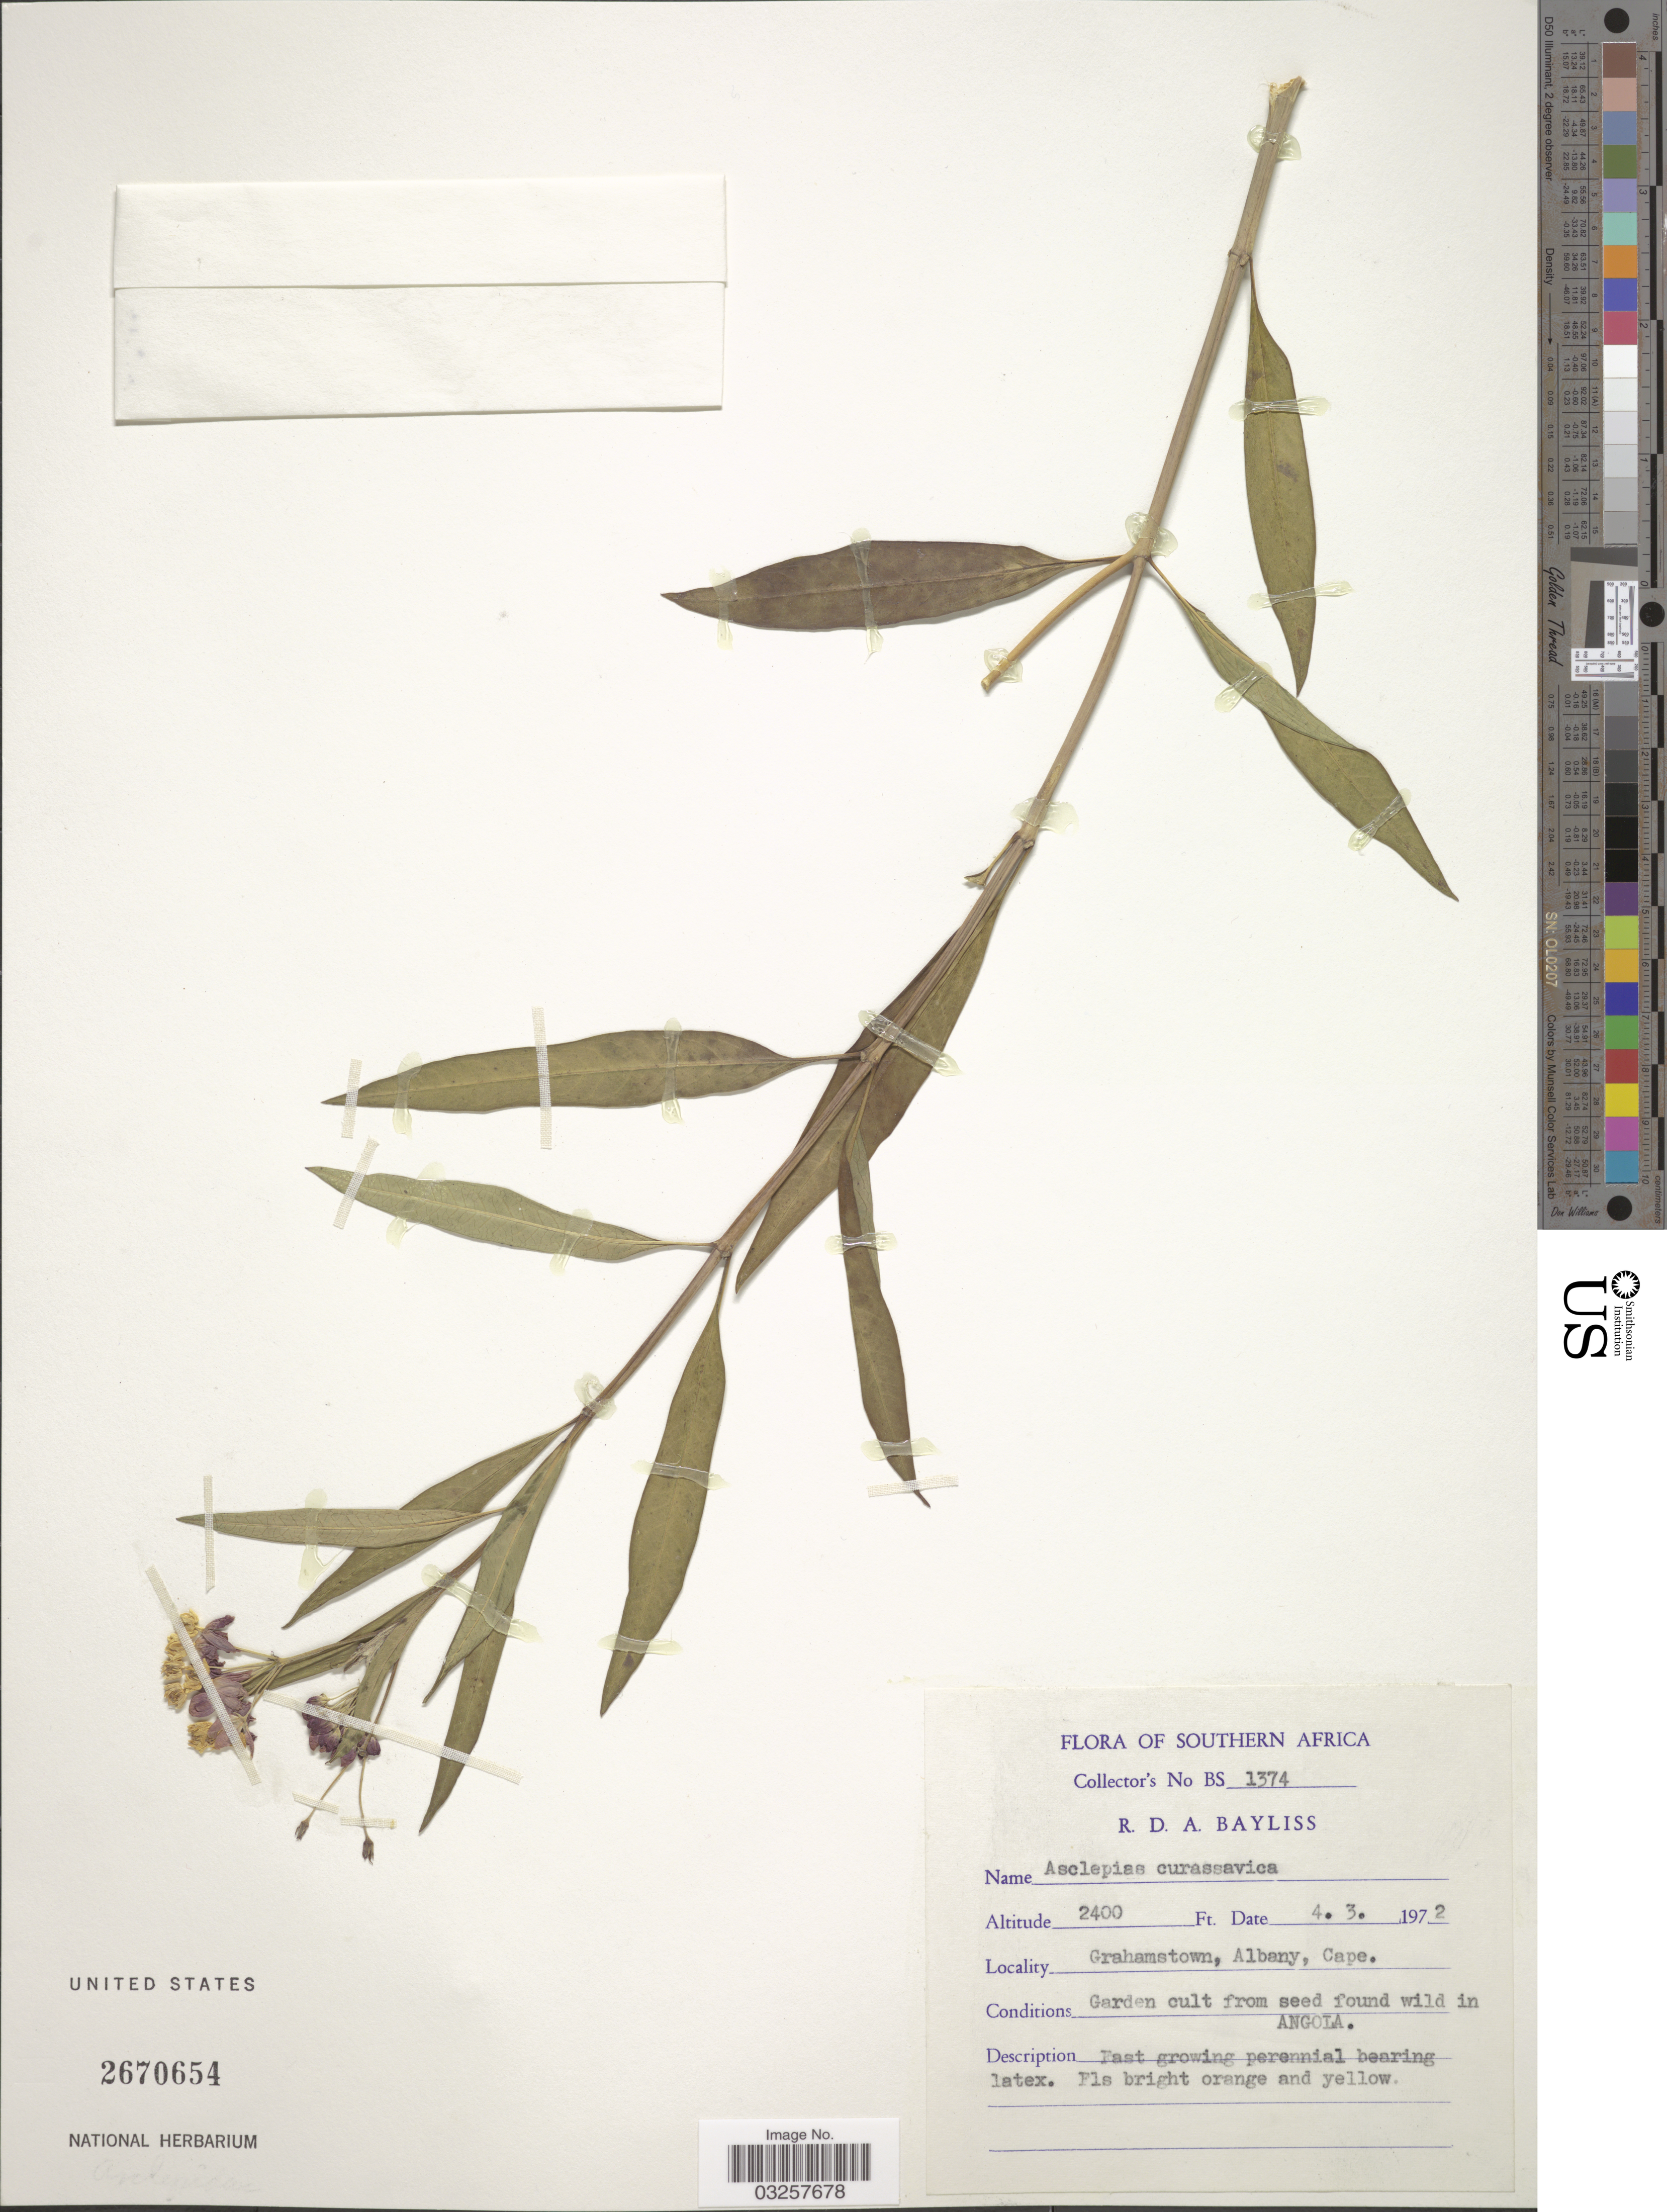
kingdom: Plantae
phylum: Tracheophyta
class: Magnoliopsida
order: Gentianales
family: Apocynaceae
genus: Asclepias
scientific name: Asclepias curassavica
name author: L.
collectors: R. Bayliss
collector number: BS1374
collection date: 1972-03-04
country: South Africa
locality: Southern Africa. Grahamstown, Albany, Cape.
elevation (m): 732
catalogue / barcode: US 2670654